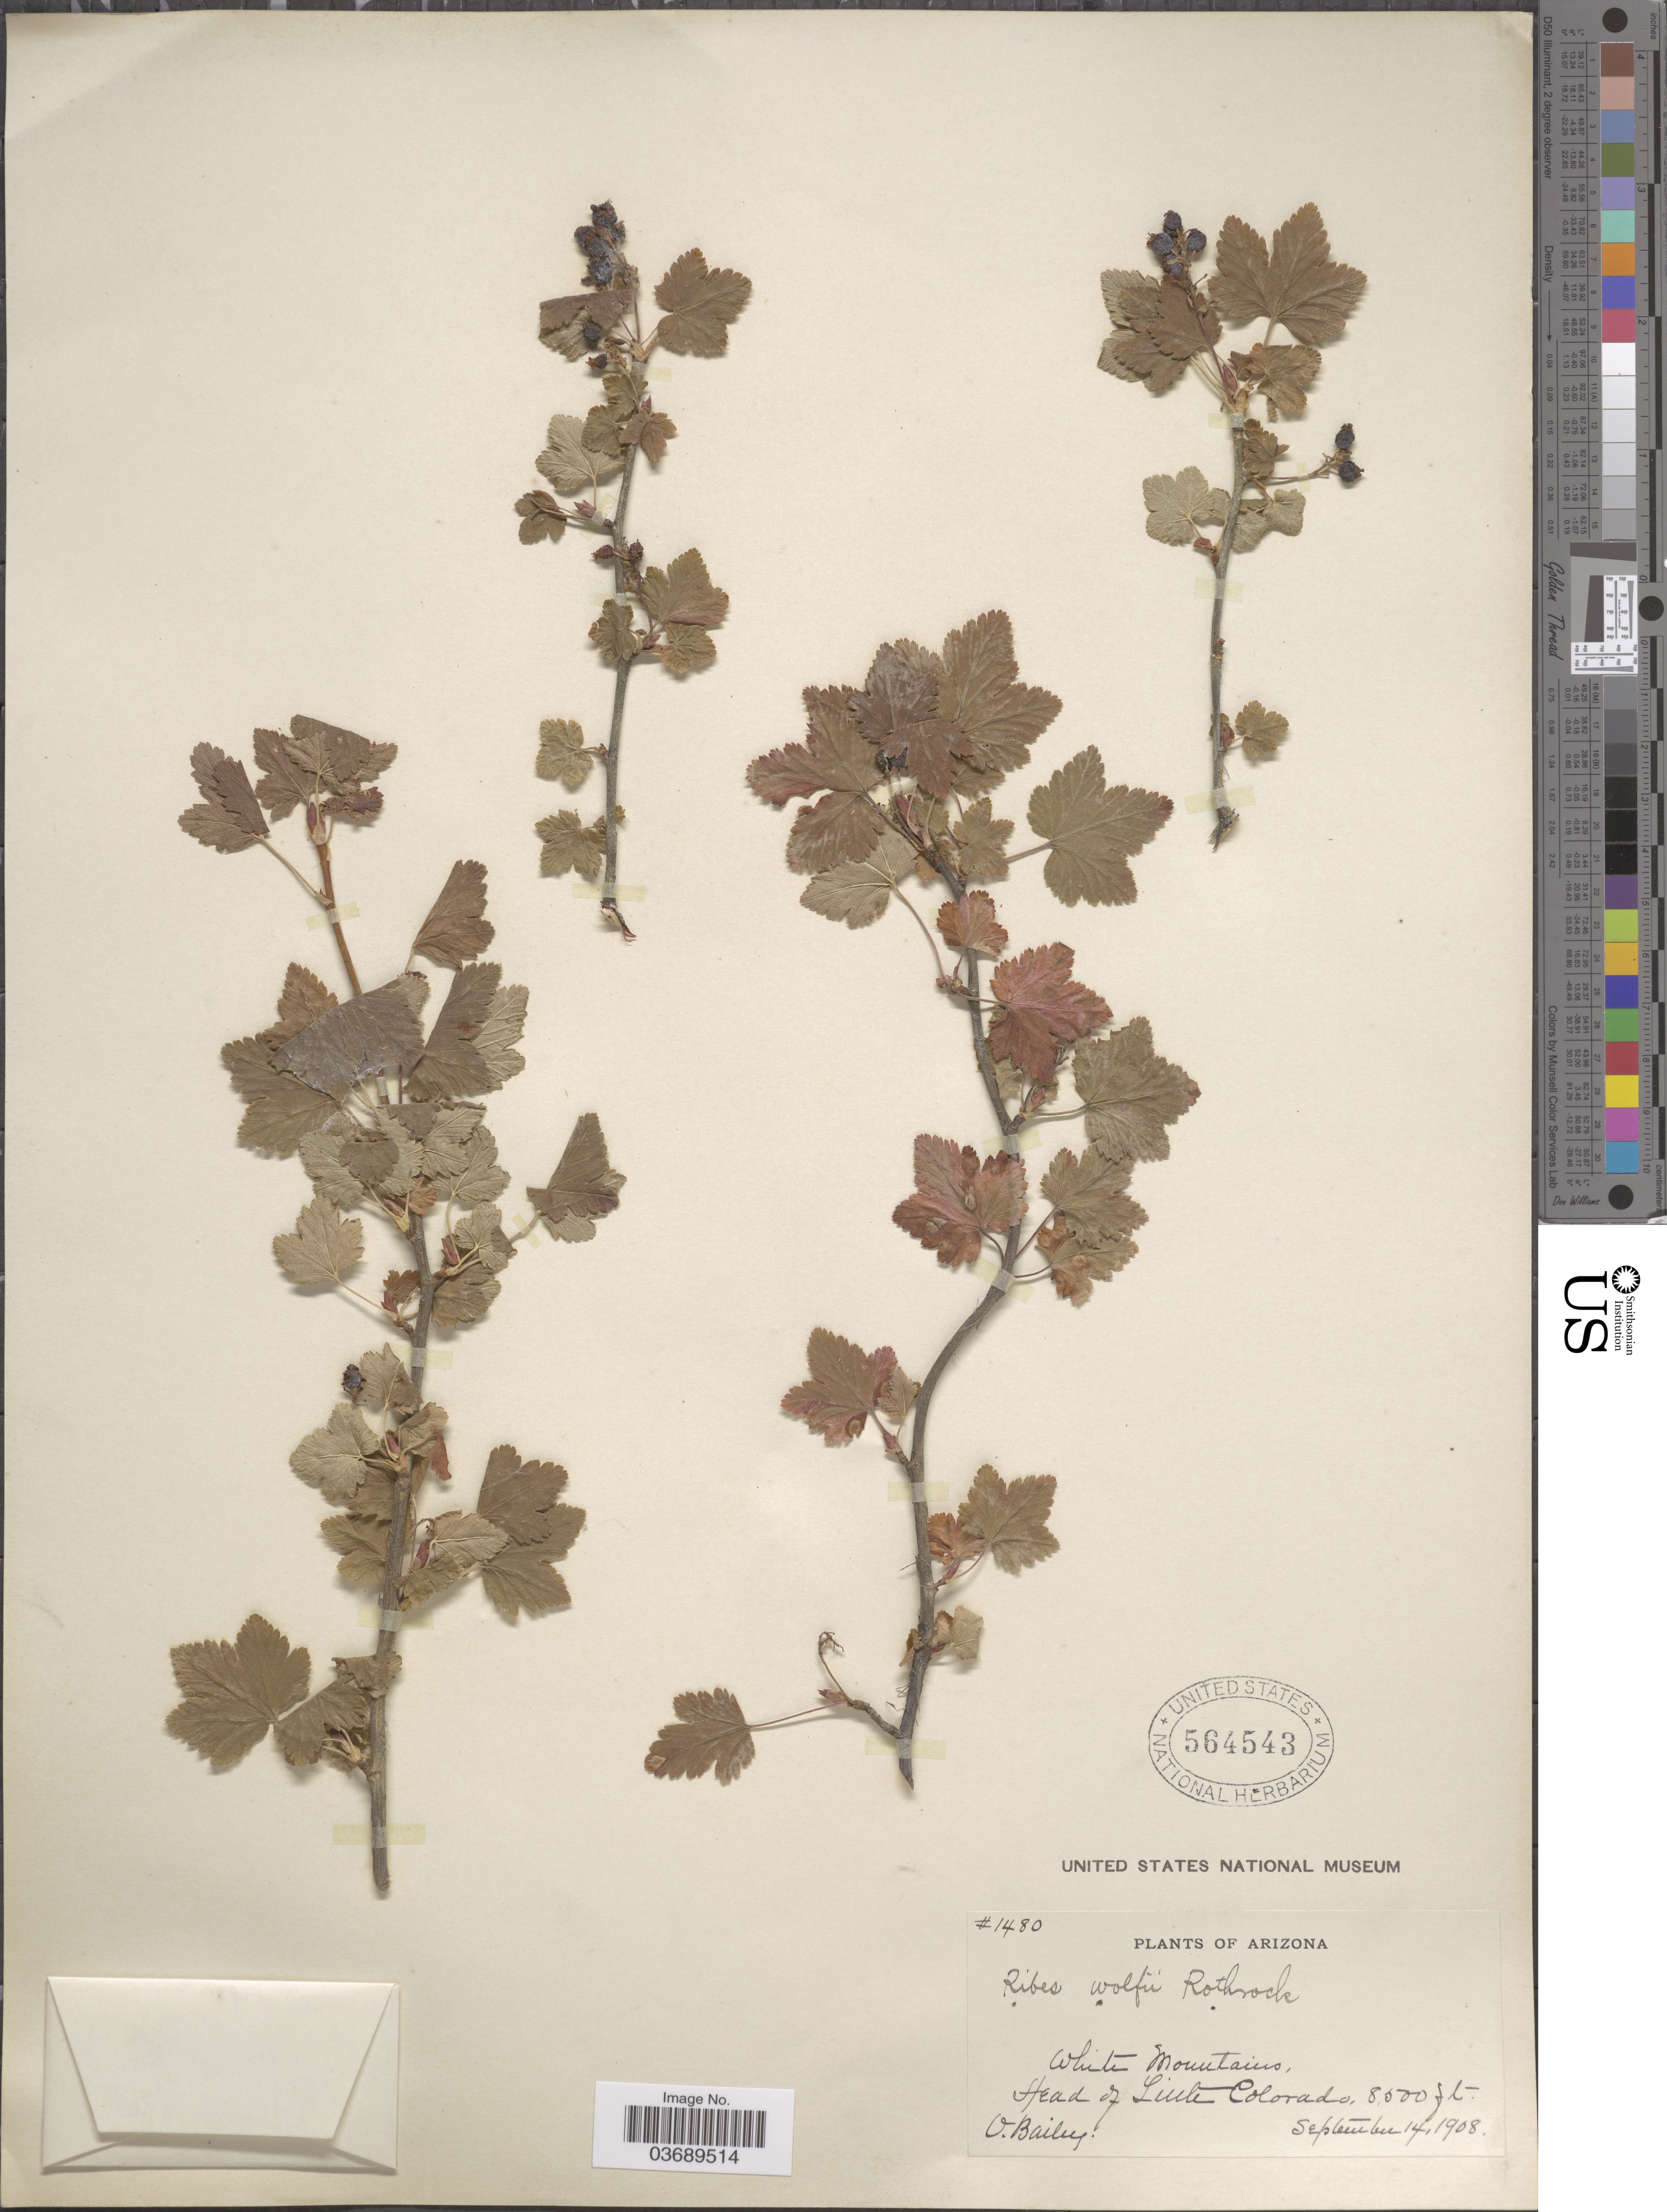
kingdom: Plantae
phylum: Tracheophyta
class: Magnoliopsida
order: Saxifragales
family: Grossulariaceae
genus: Ribes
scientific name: Ribes wolfii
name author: Rothr.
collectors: V. L. Bailey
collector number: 1480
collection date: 1908-09-14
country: United States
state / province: Arizona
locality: White Mountains, Head of Little Colorado.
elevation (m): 2591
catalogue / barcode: US 564543